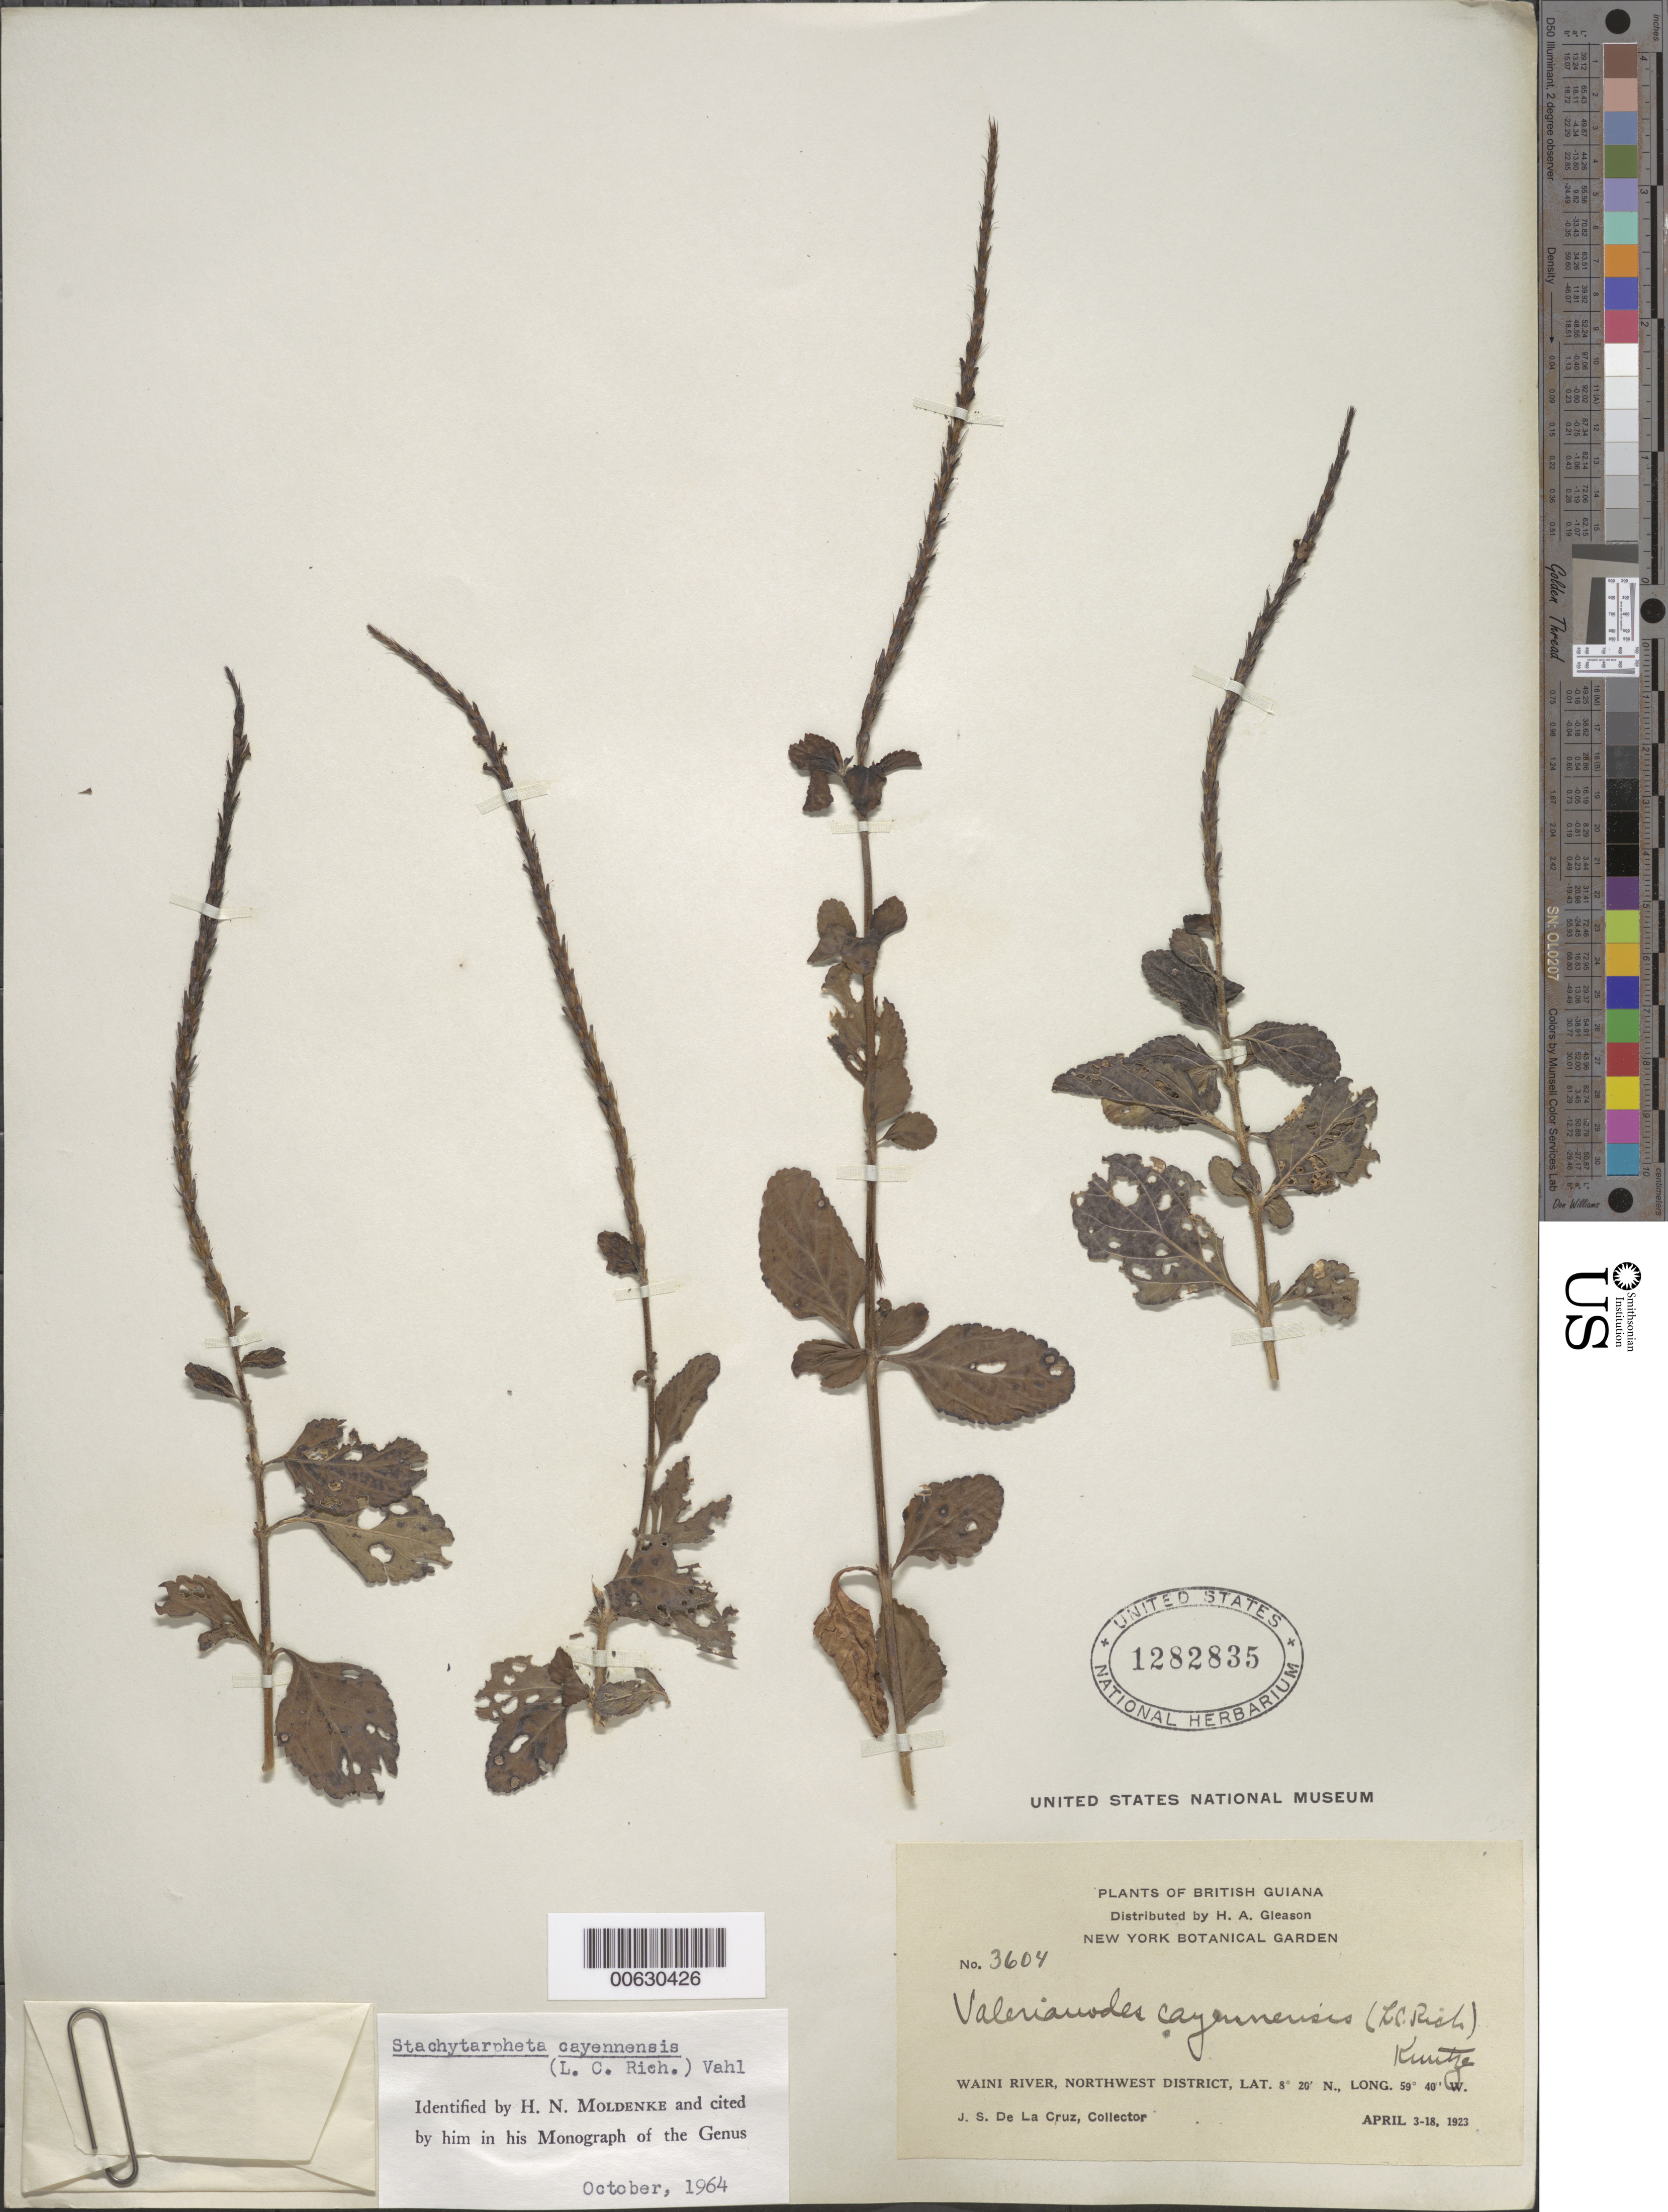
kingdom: Plantae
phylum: Tracheophyta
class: Magnoliopsida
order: Lamiales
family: Verbenaceae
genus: Stachytarpheta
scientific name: Stachytarpheta cayennensis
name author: (Rich.) Vahl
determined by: Moldenke, H. N.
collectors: J. S. de la Cruz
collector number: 3604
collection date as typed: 3-Apr-23 to 18-Apr-23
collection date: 1923-04-03/1923-04-18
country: Guyana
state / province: Barima-Waini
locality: Waini R., NW District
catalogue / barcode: US 1282835